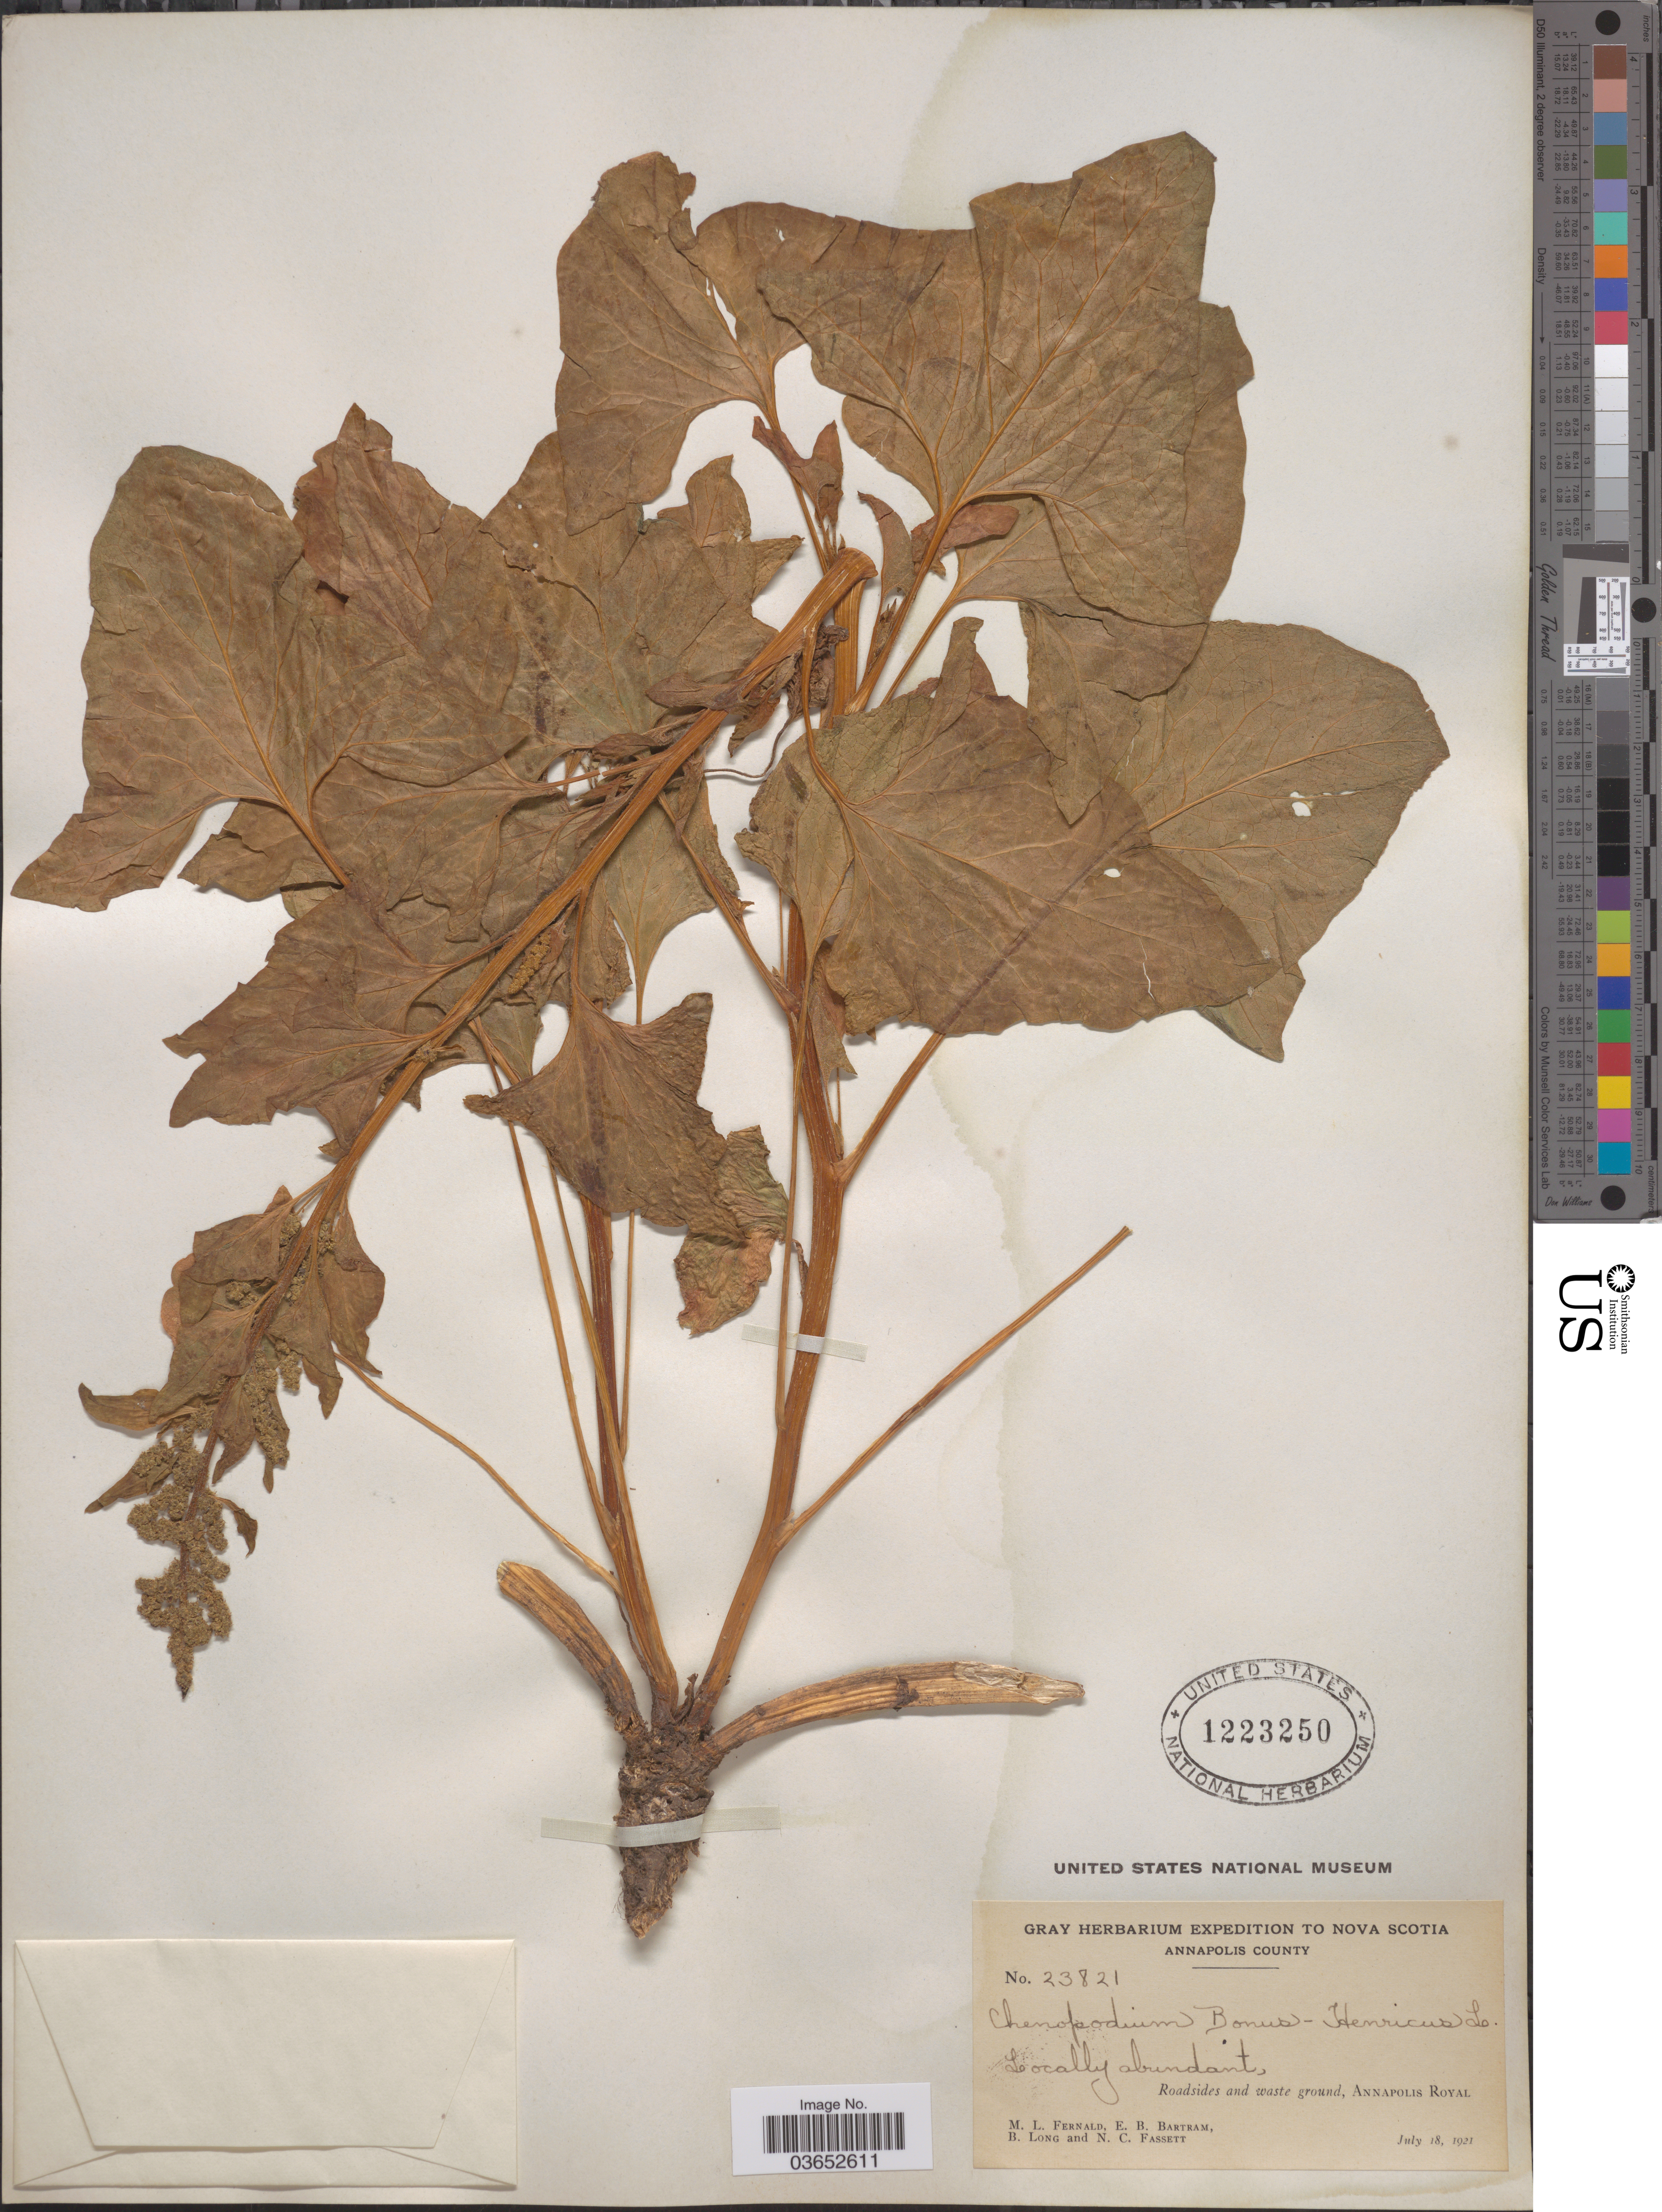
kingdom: Plantae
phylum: Tracheophyta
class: Magnoliopsida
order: Caryophyllales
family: Amaranthaceae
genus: Chenopodium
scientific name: Chenopodium bonus-henricus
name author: L.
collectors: M. L. Fernald, E. B. Bartram, B. Long & N. C. Fassett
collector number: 23821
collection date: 1921-07-18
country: Canada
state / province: Nova Scotia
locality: Annapolis County. Annapolis Royal.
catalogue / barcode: US 1223250